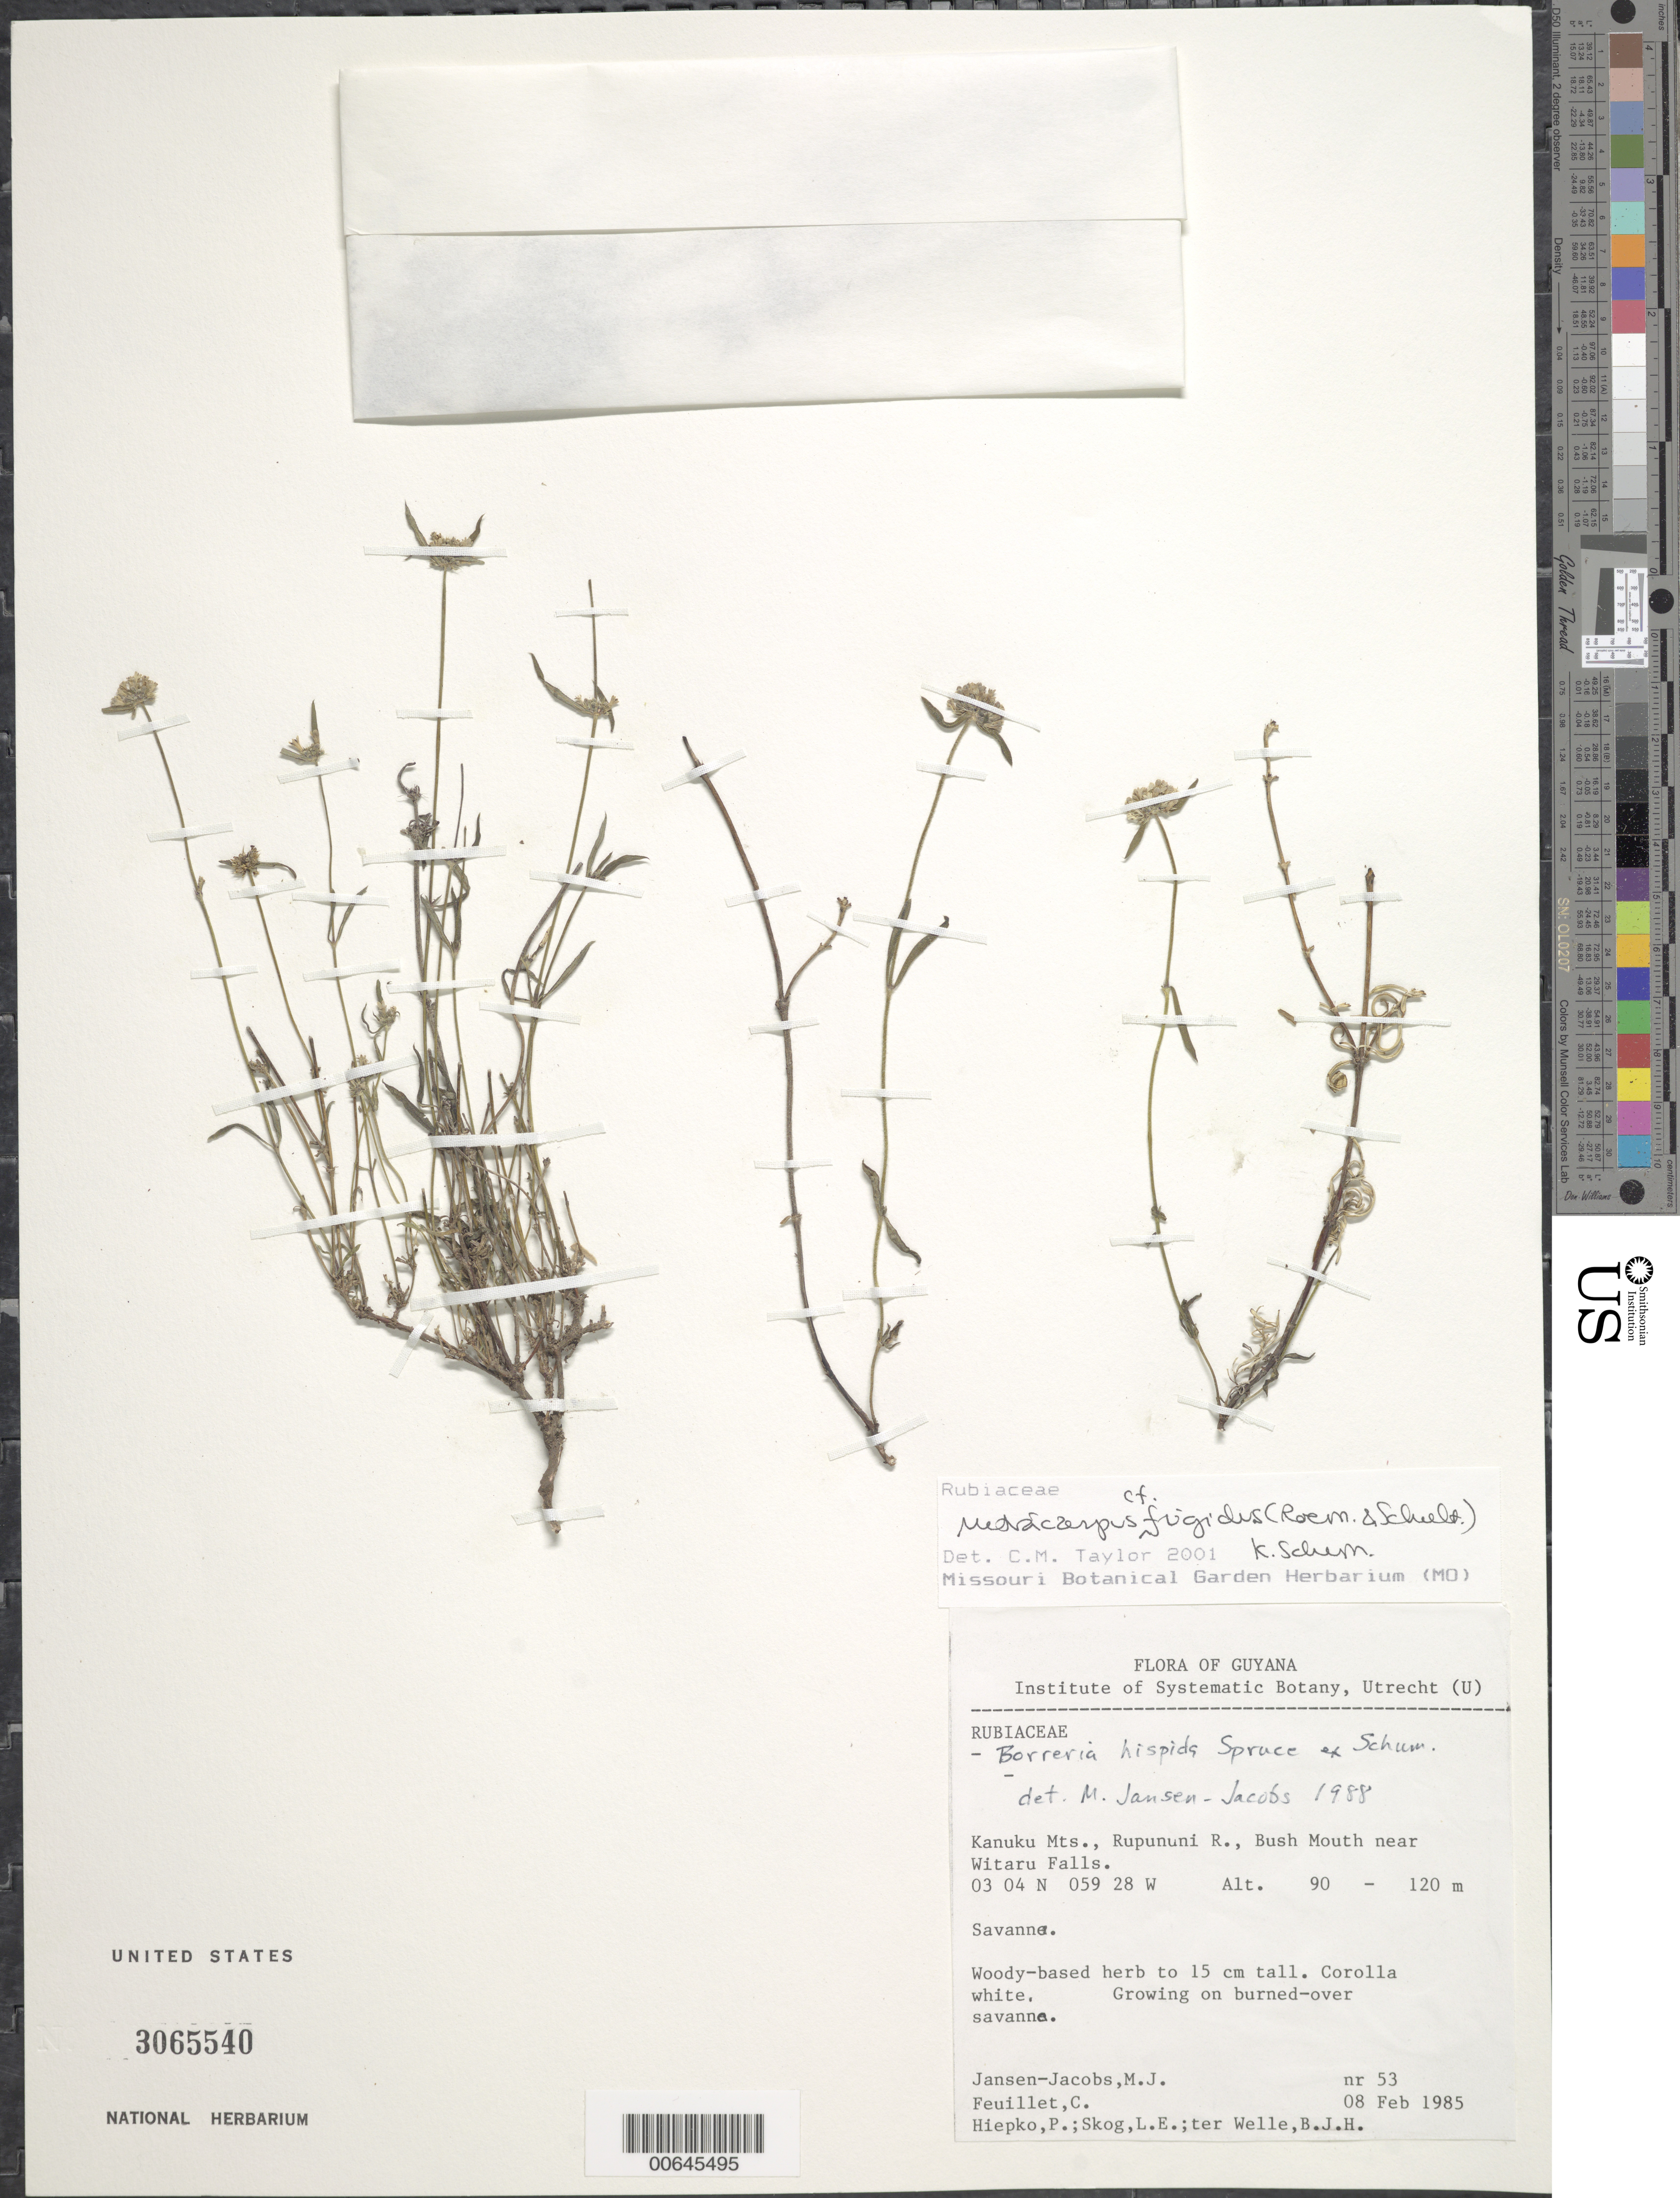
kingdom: Plantae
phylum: Tracheophyta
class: Magnoliopsida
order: Gentianales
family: Rubiaceae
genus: Mitracarpus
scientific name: Mitracarpus frigidus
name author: (Willd. ex Roem. & Schult.) K. Schum.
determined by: Taylor, Charlotte M.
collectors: M. J. Jansen-Jacobs, C. Feuillet, P. H. Hiepko, L. E. Skog & B. Welle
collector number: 53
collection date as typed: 8-Feb-85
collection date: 1985-02-08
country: Guyana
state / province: U. Takutu-U. Essequibo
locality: Kanuku Mts., Rupununi R., Bush Mouth near Witaru Falls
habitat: Savanna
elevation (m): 90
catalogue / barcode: US 3065540